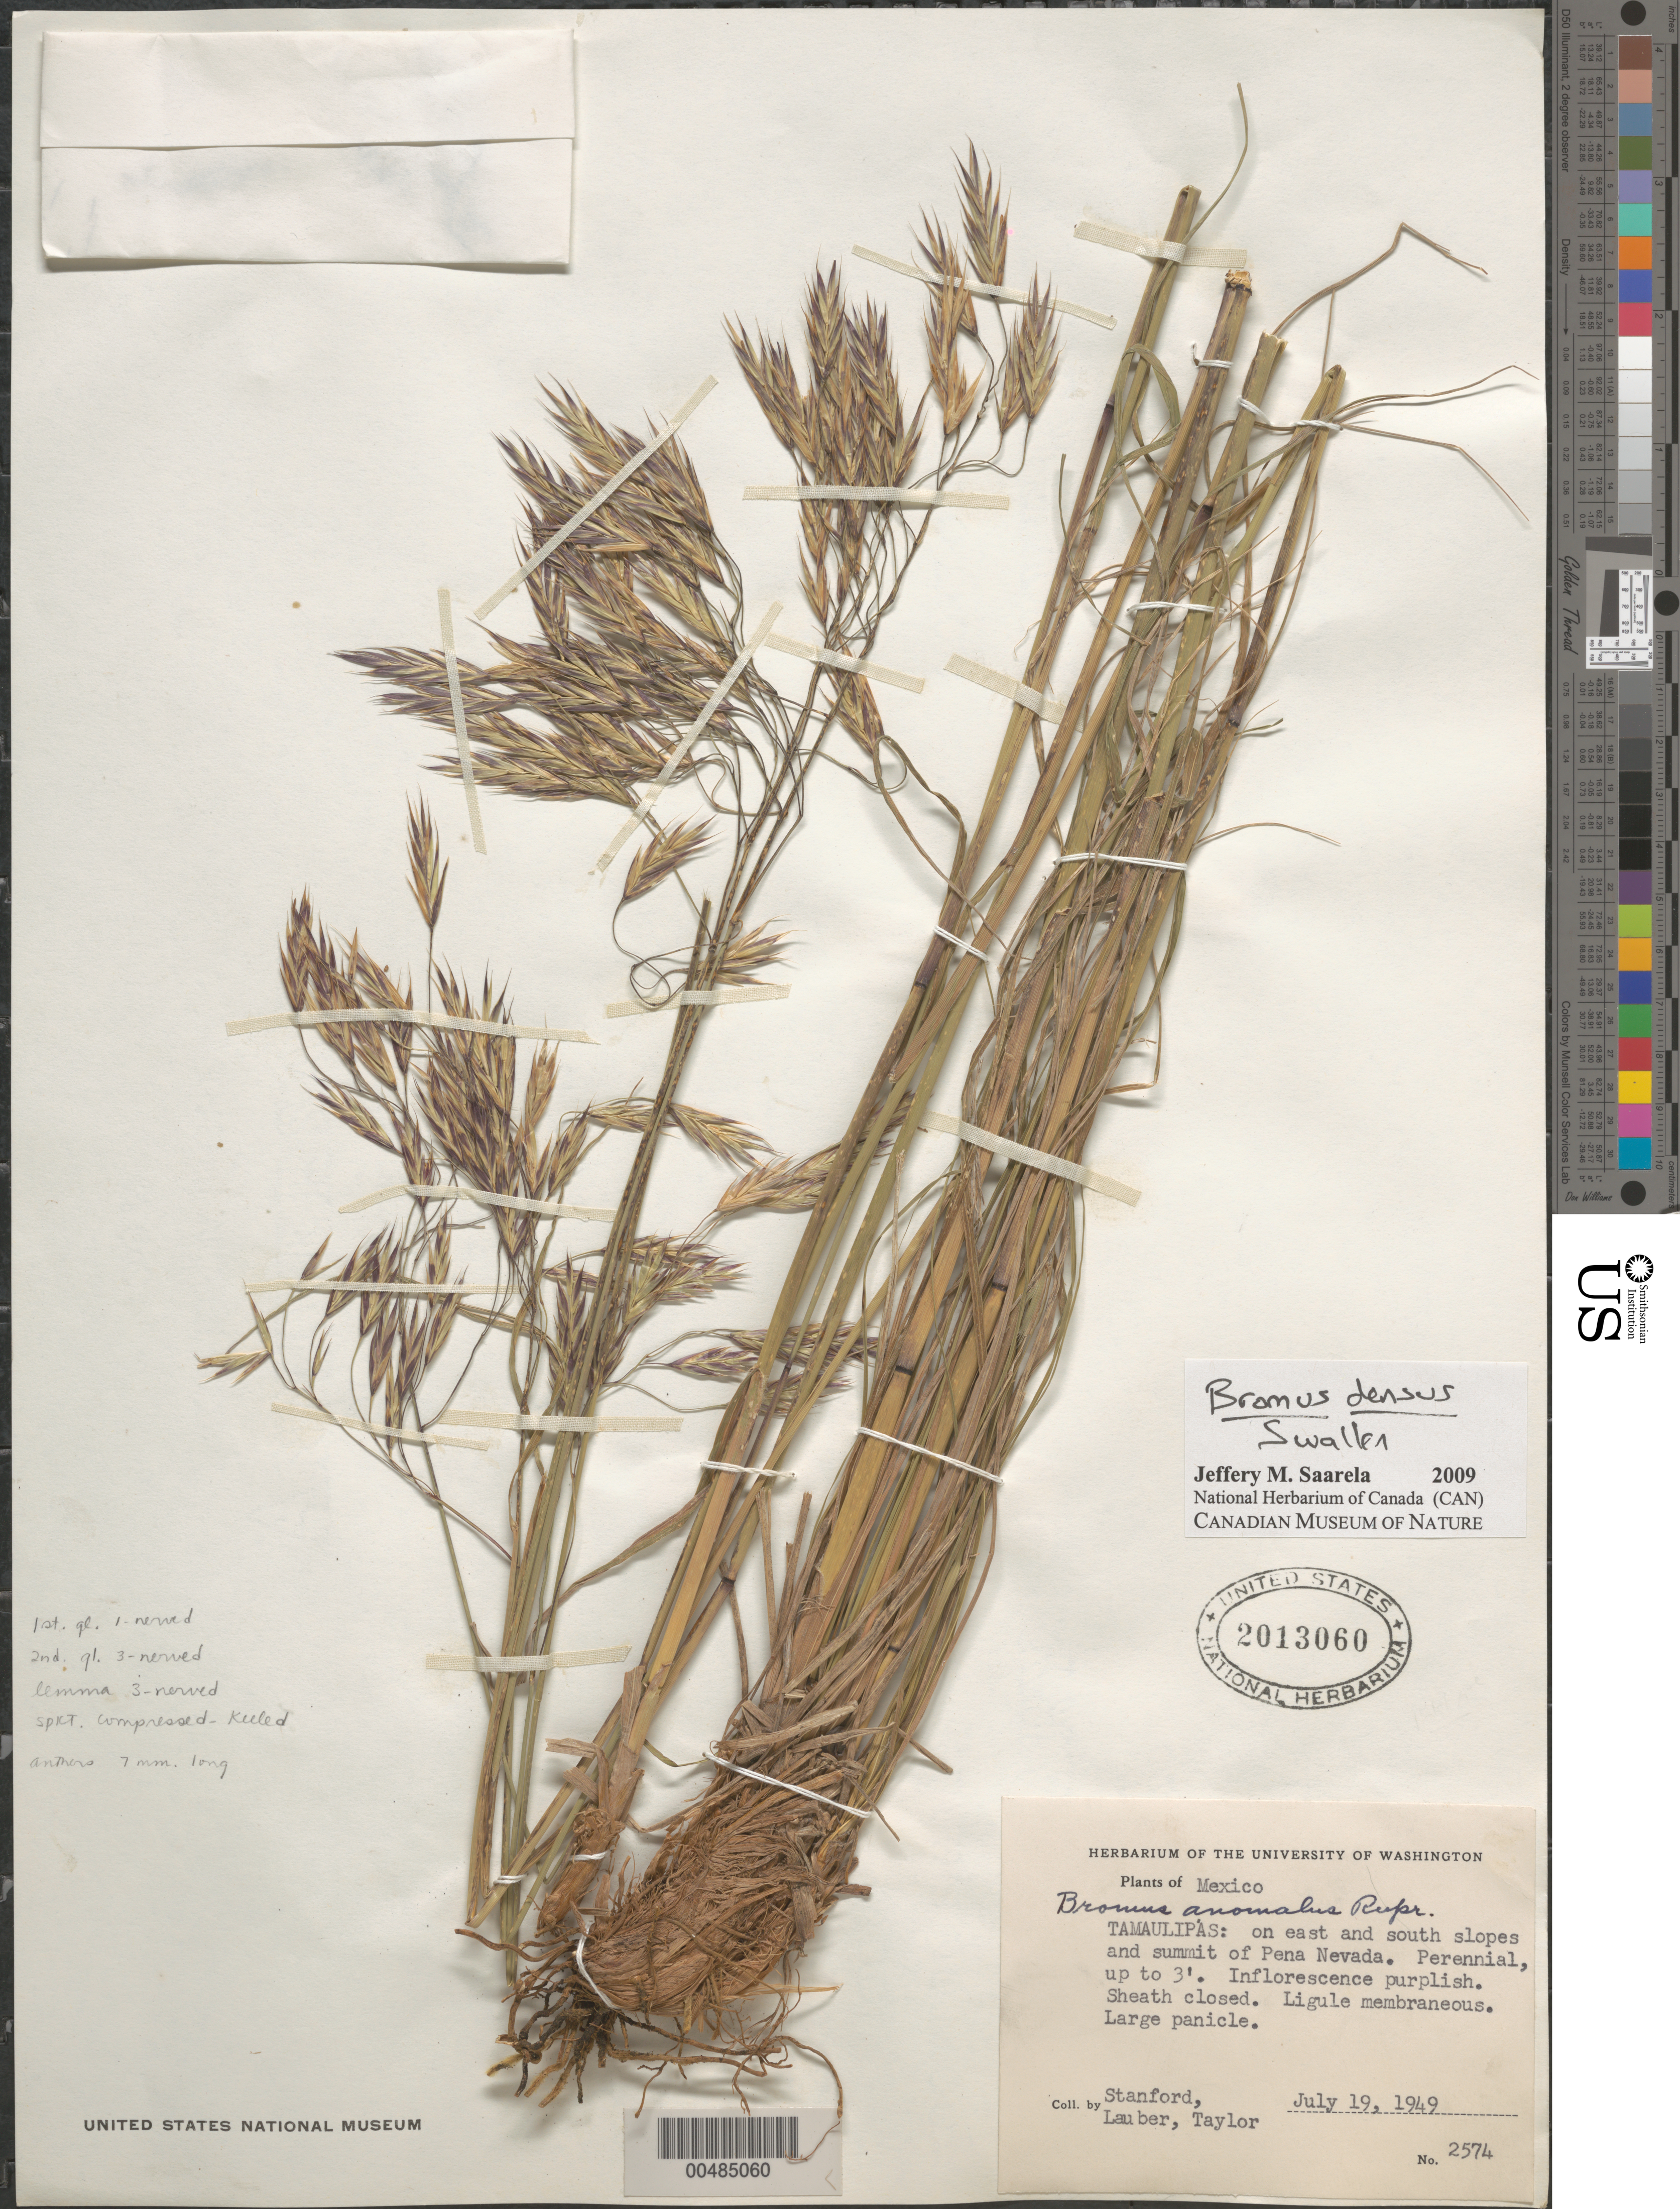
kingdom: Plantae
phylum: Tracheophyta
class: Liliopsida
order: Poales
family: Poaceae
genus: Bromus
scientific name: Bromus densus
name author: Swallen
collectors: -. Stanford, -. Lauber & -- Taylor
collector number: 2574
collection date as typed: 19 Jul 1949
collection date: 1949-07-19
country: Mexico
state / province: Tamaulipas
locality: On E and S slopes and summit of Pena Nevada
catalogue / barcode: US 2013060